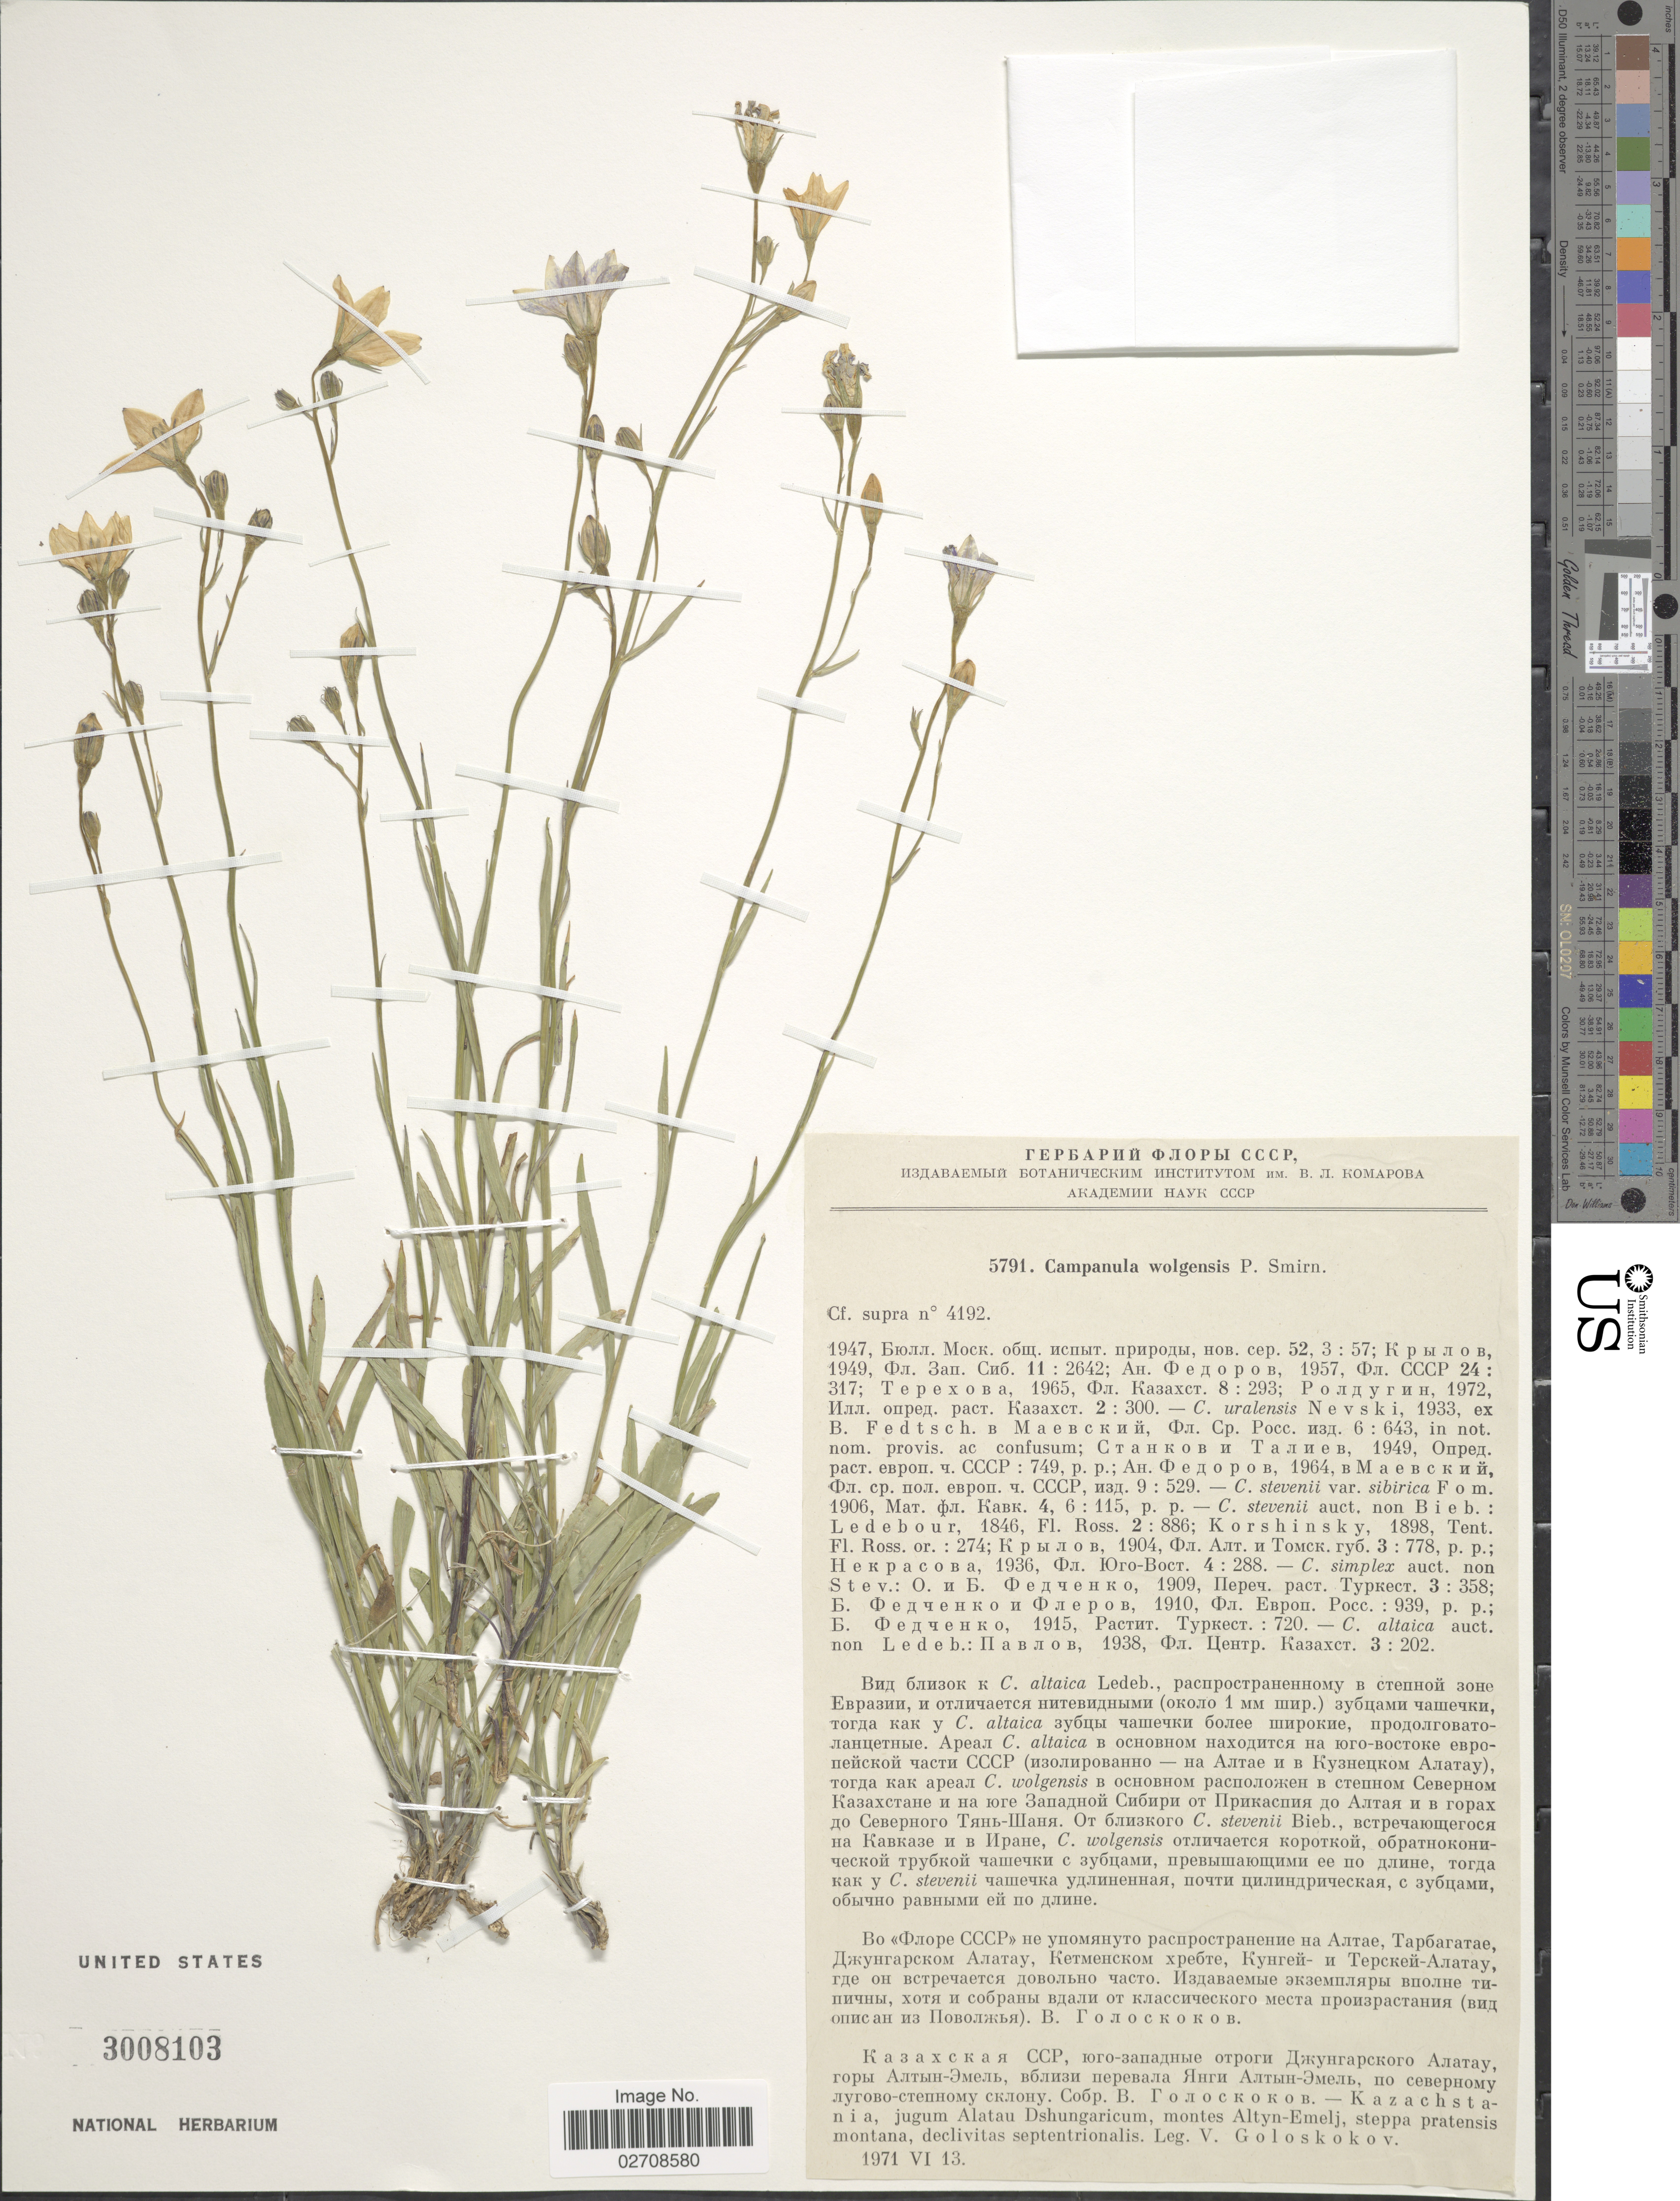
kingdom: Plantae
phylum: Tracheophyta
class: Magnoliopsida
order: Asterales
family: Campanulaceae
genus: Campanula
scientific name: Campanula wolgensis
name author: P.A. Smirn.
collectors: V. P. Goloskokov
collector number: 5791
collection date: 1971-06-13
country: Kazakhstan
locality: Kazachstania, jugum Alatau Dshungaricum, montes Altyn-Emelj, steppa pratensis montana, declivitas septentrionalis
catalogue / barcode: US 3008103